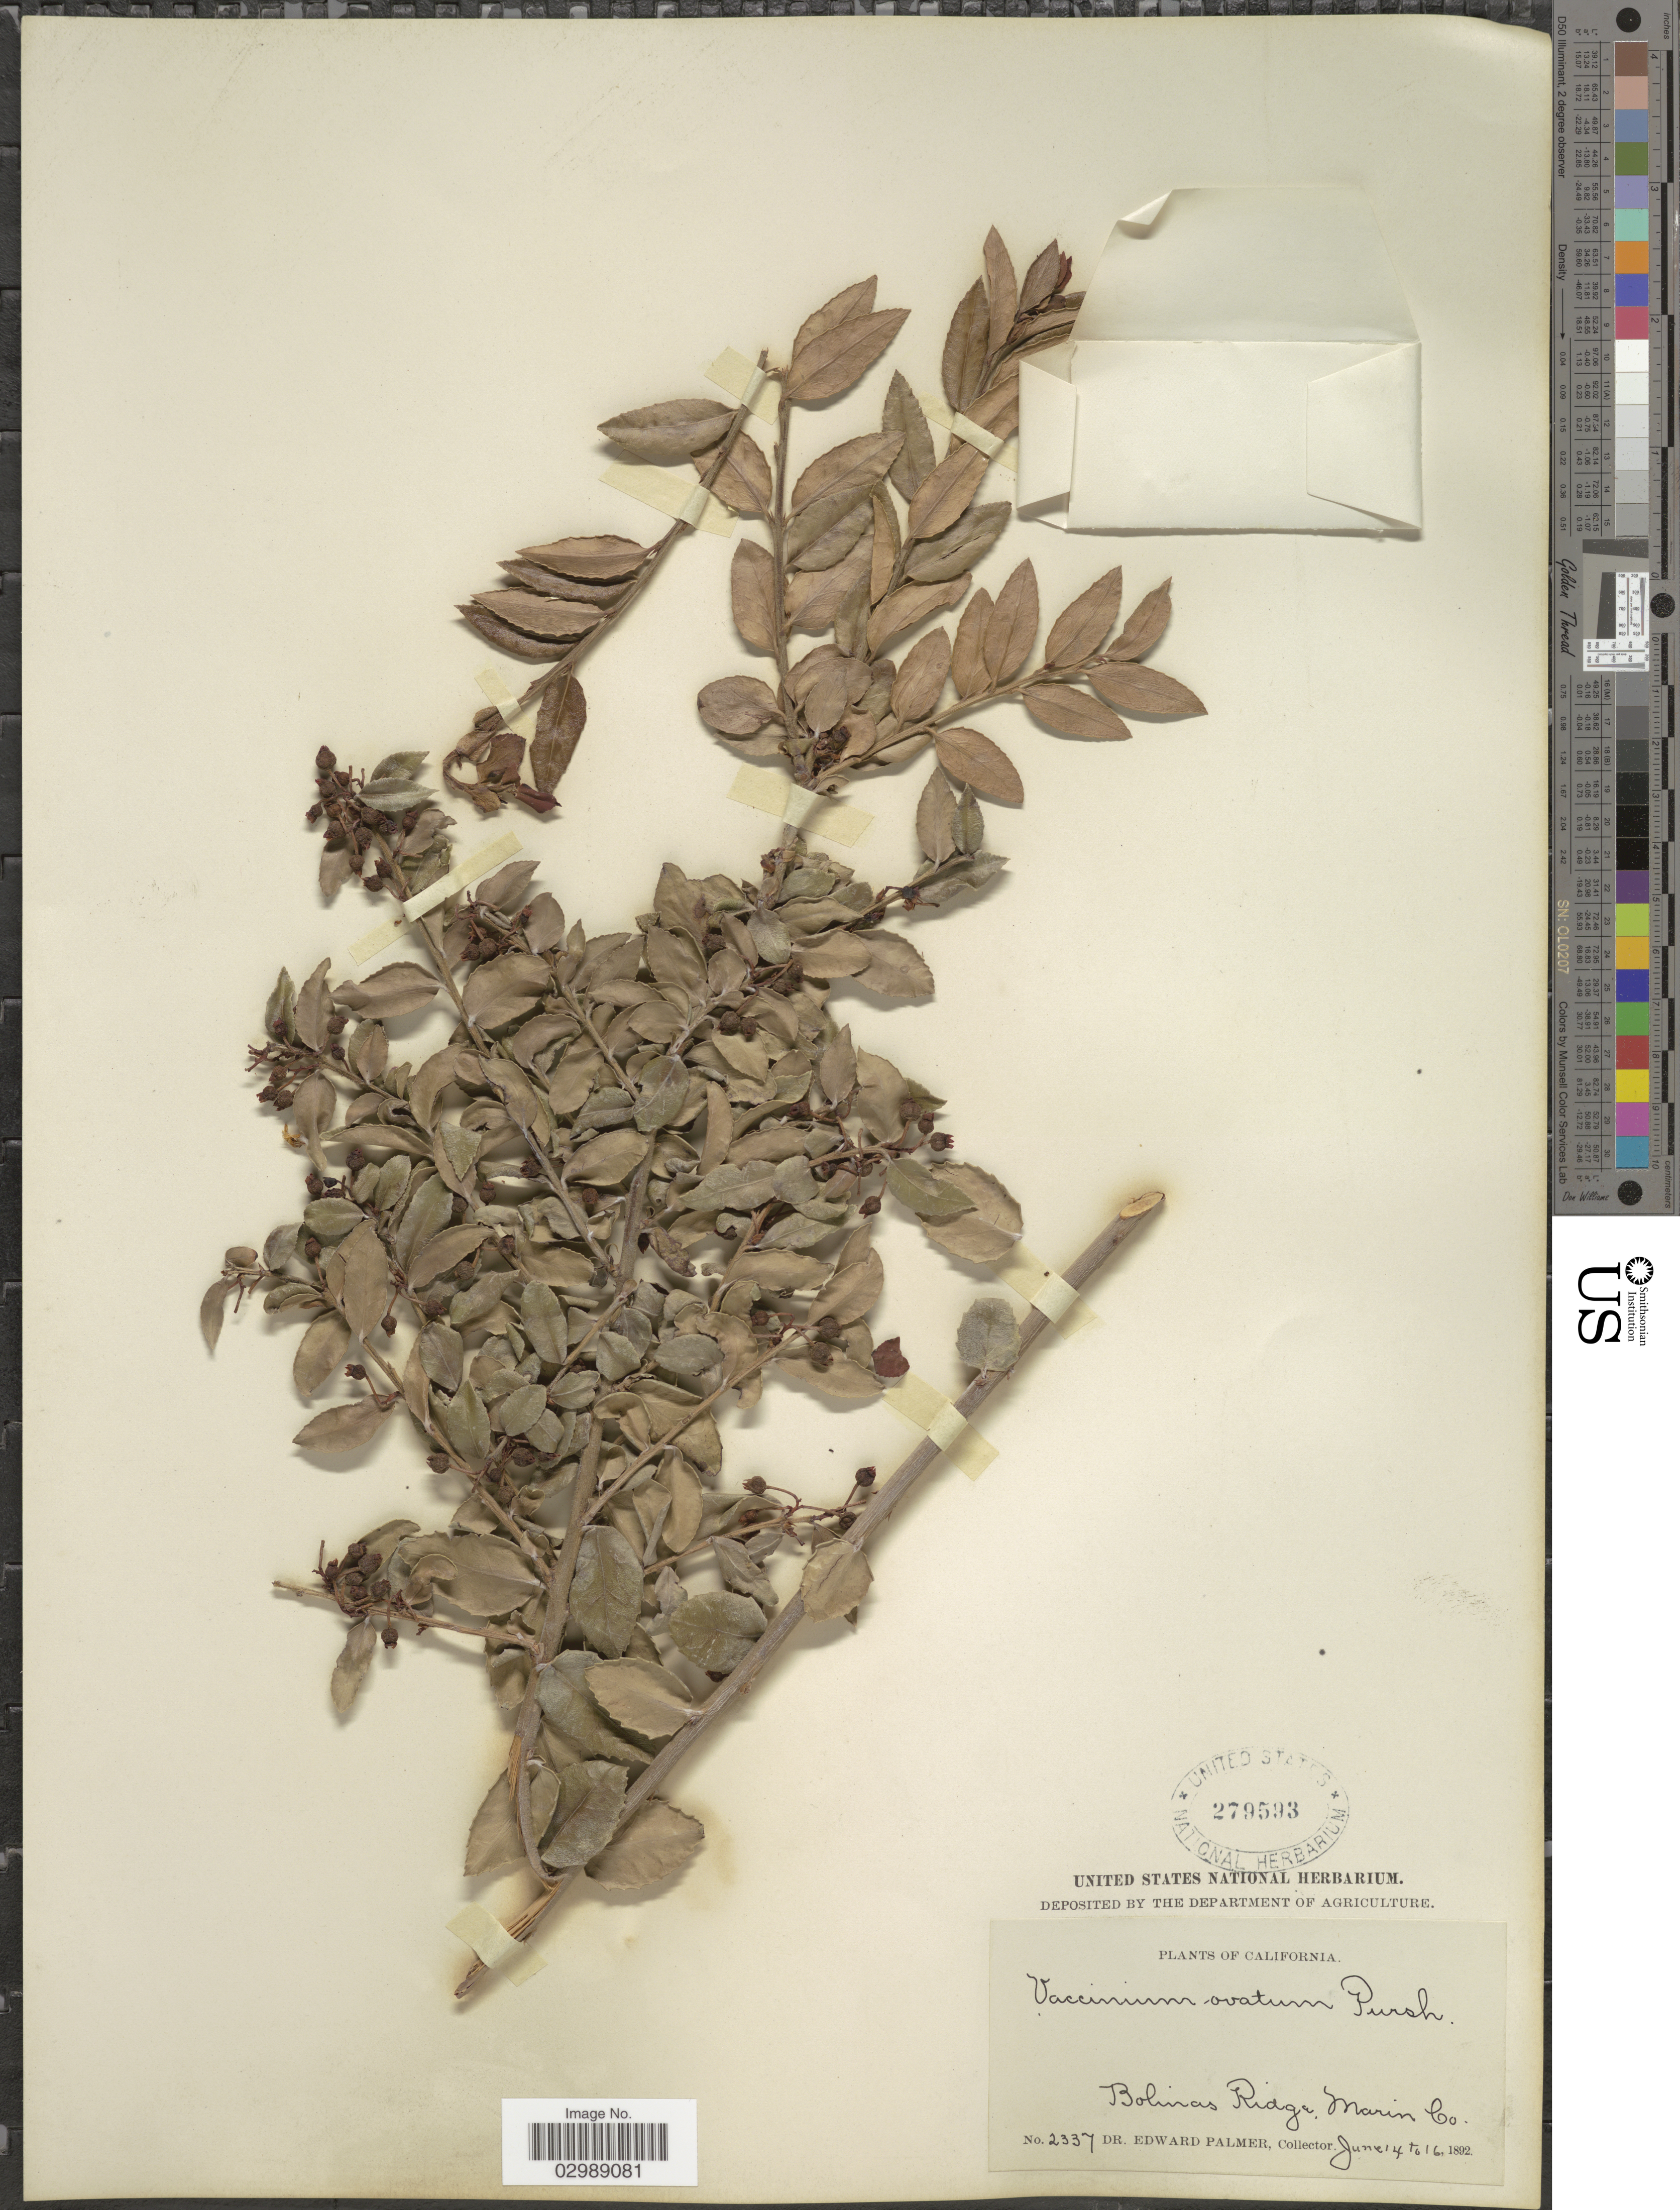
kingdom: Plantae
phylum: Tracheophyta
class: Magnoliopsida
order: Ericales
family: Ericaceae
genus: Vaccinium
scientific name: Vaccinium ovatum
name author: Pursh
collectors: E. Palmer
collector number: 2337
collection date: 1892-06-14/1892-06-16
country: United States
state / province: California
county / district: Marin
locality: Bolinas Ridge, Marin Co.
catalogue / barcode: US 279593